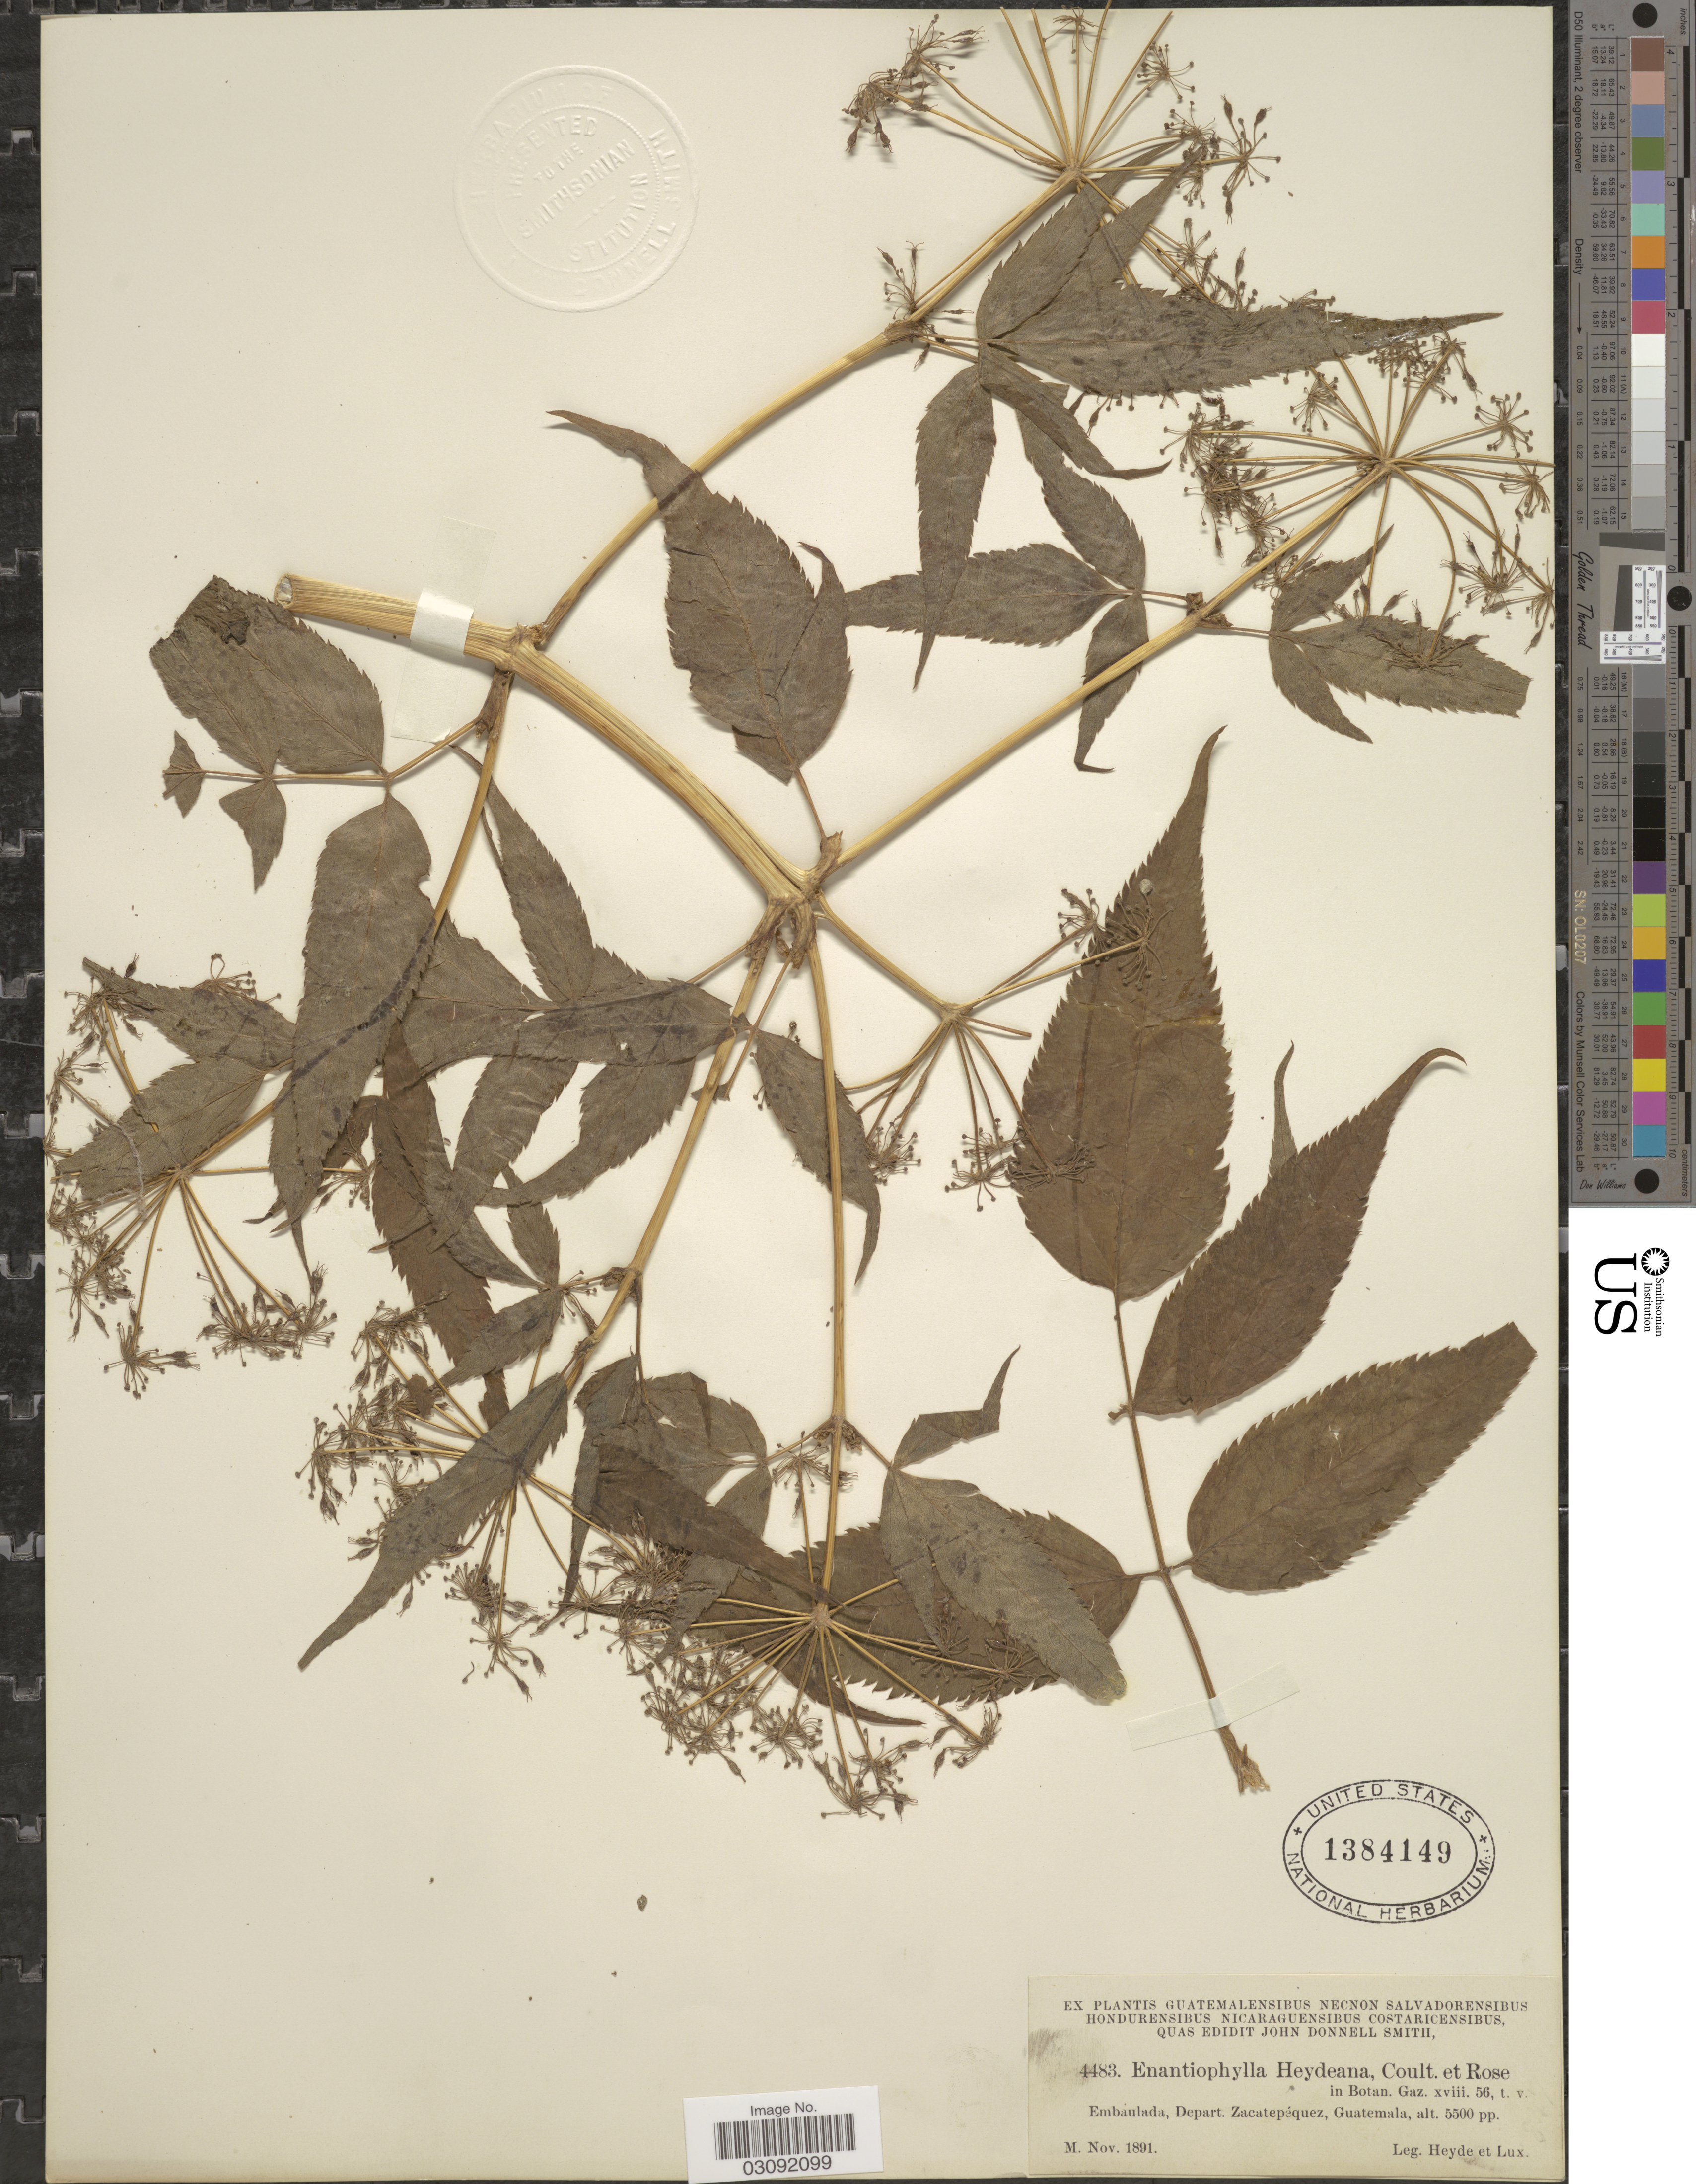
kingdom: Plantae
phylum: Tracheophyta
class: Magnoliopsida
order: Apiales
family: Apiaceae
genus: Enantiophylla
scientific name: Enantiophylla heydeana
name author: J.M. Coult. & Rose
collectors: Heyde & Lux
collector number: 4483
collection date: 1891-11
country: Guatemala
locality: Embaulada, Depart. Zacatepéquez.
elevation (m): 1676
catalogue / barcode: US 1384149